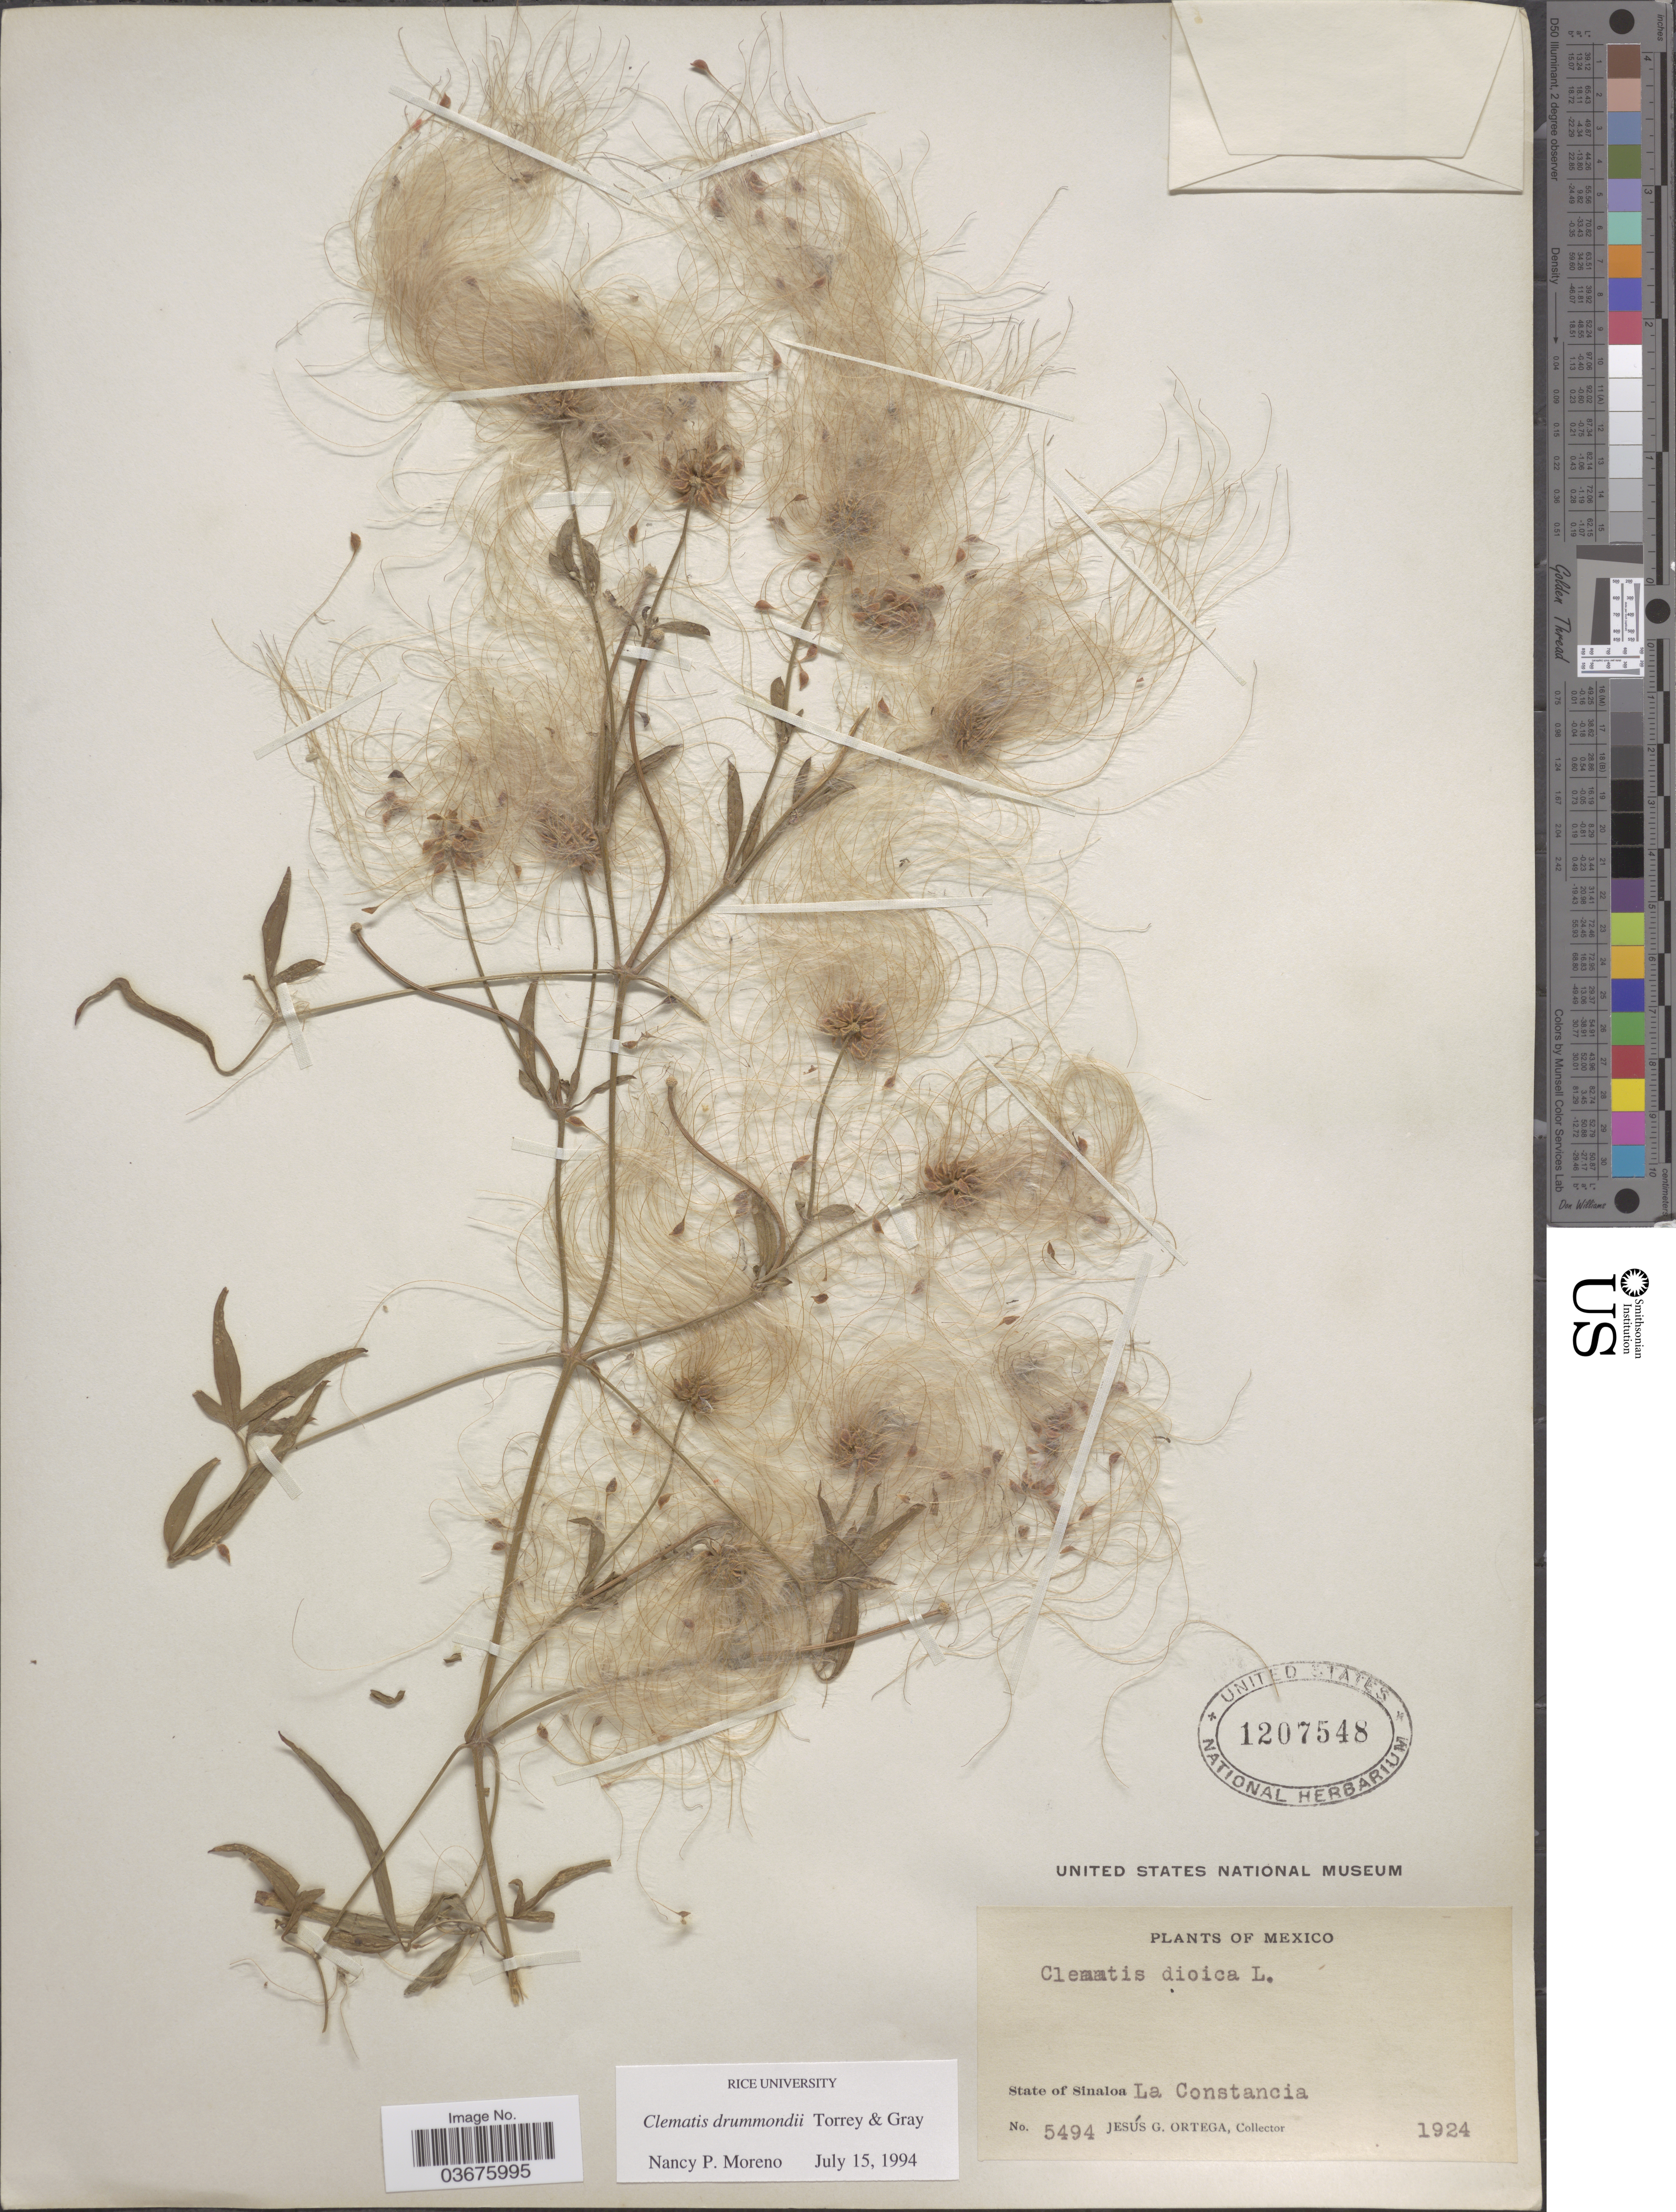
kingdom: Plantae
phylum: Tracheophyta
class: Magnoliopsida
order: Ranunculales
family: Ranunculaceae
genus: Clematis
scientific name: Clematis drummondii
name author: Torr. & A. Gray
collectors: J. Ortega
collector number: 5494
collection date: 1924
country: Mexico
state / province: Sinaloa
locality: La Constancia.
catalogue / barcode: US 1207548